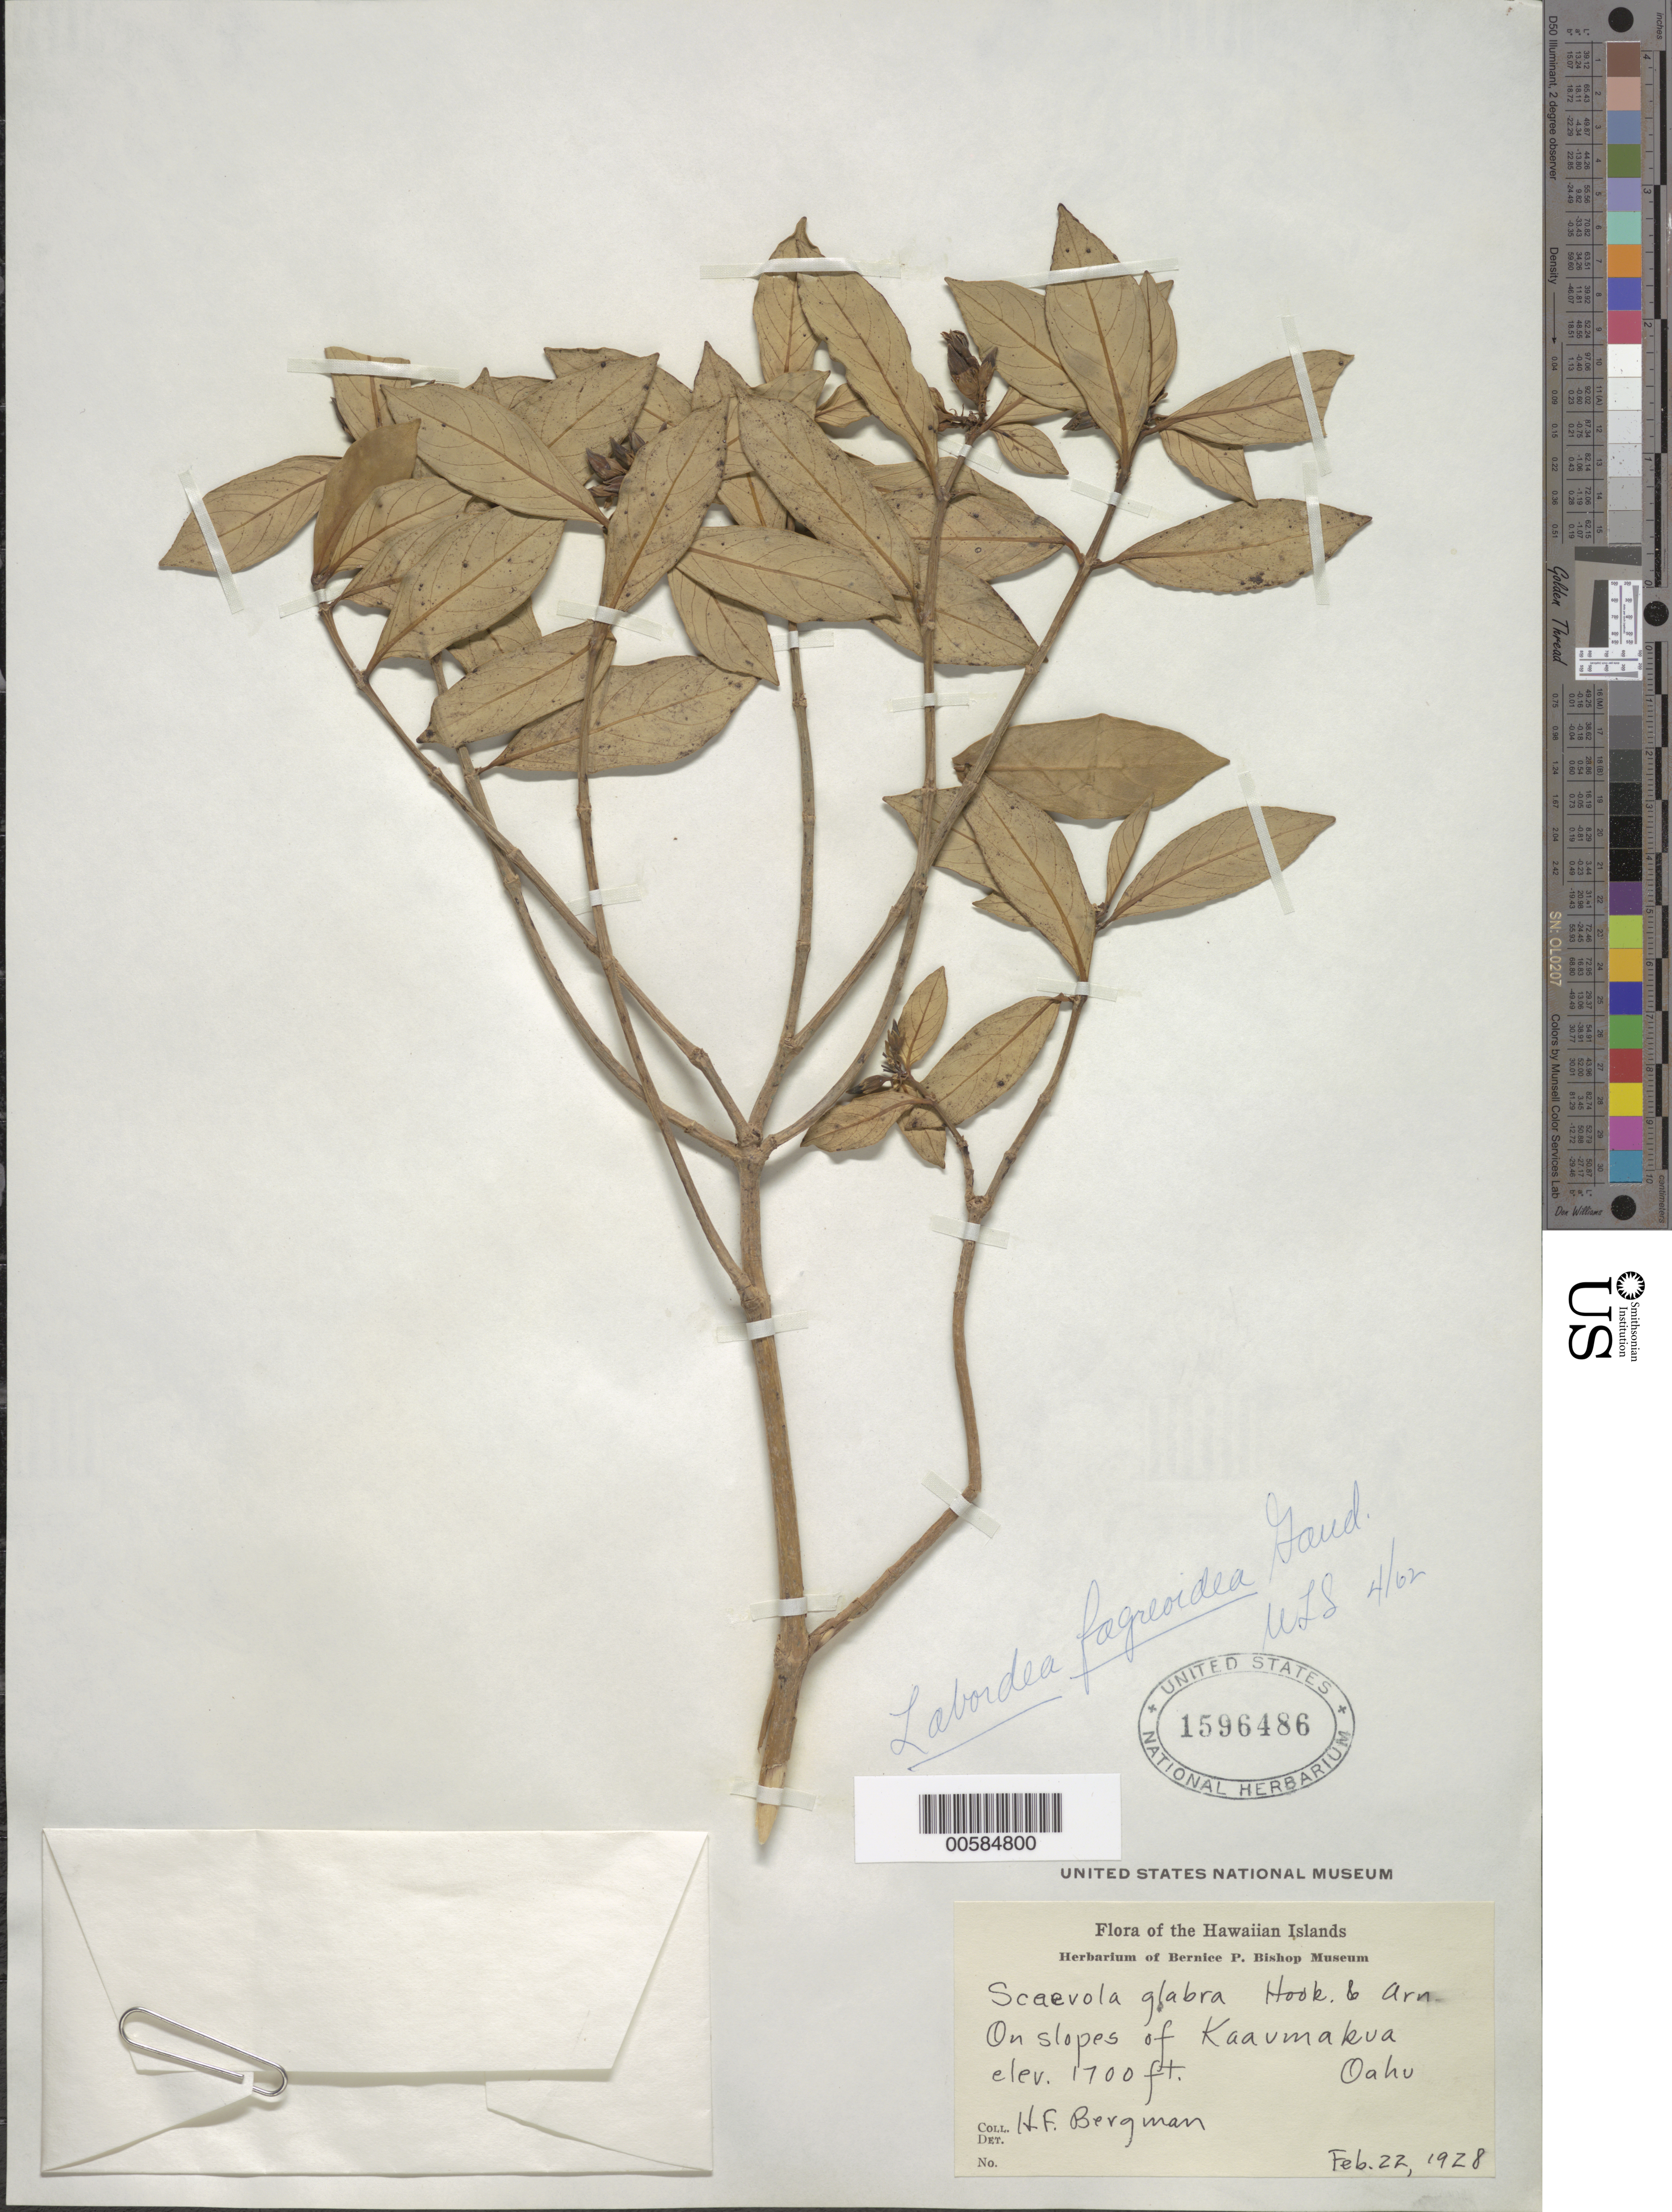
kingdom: Plantae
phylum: Tracheophyta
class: Magnoliopsida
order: Gentianales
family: Loganiaceae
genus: Geniostoma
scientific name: Geniostoma gaudichaudii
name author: B.J. Conn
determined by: Wagner, W. L., (BOT), Smithsonian Institution - National Museum of Natural History (UNITED STATES)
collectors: H. Bergman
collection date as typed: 22 Feb 1928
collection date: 1928-02-22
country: United States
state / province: Hawaii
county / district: Honolulu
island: Oahu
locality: On slopes of Kaaumakua.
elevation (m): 518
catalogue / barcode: US 1596486